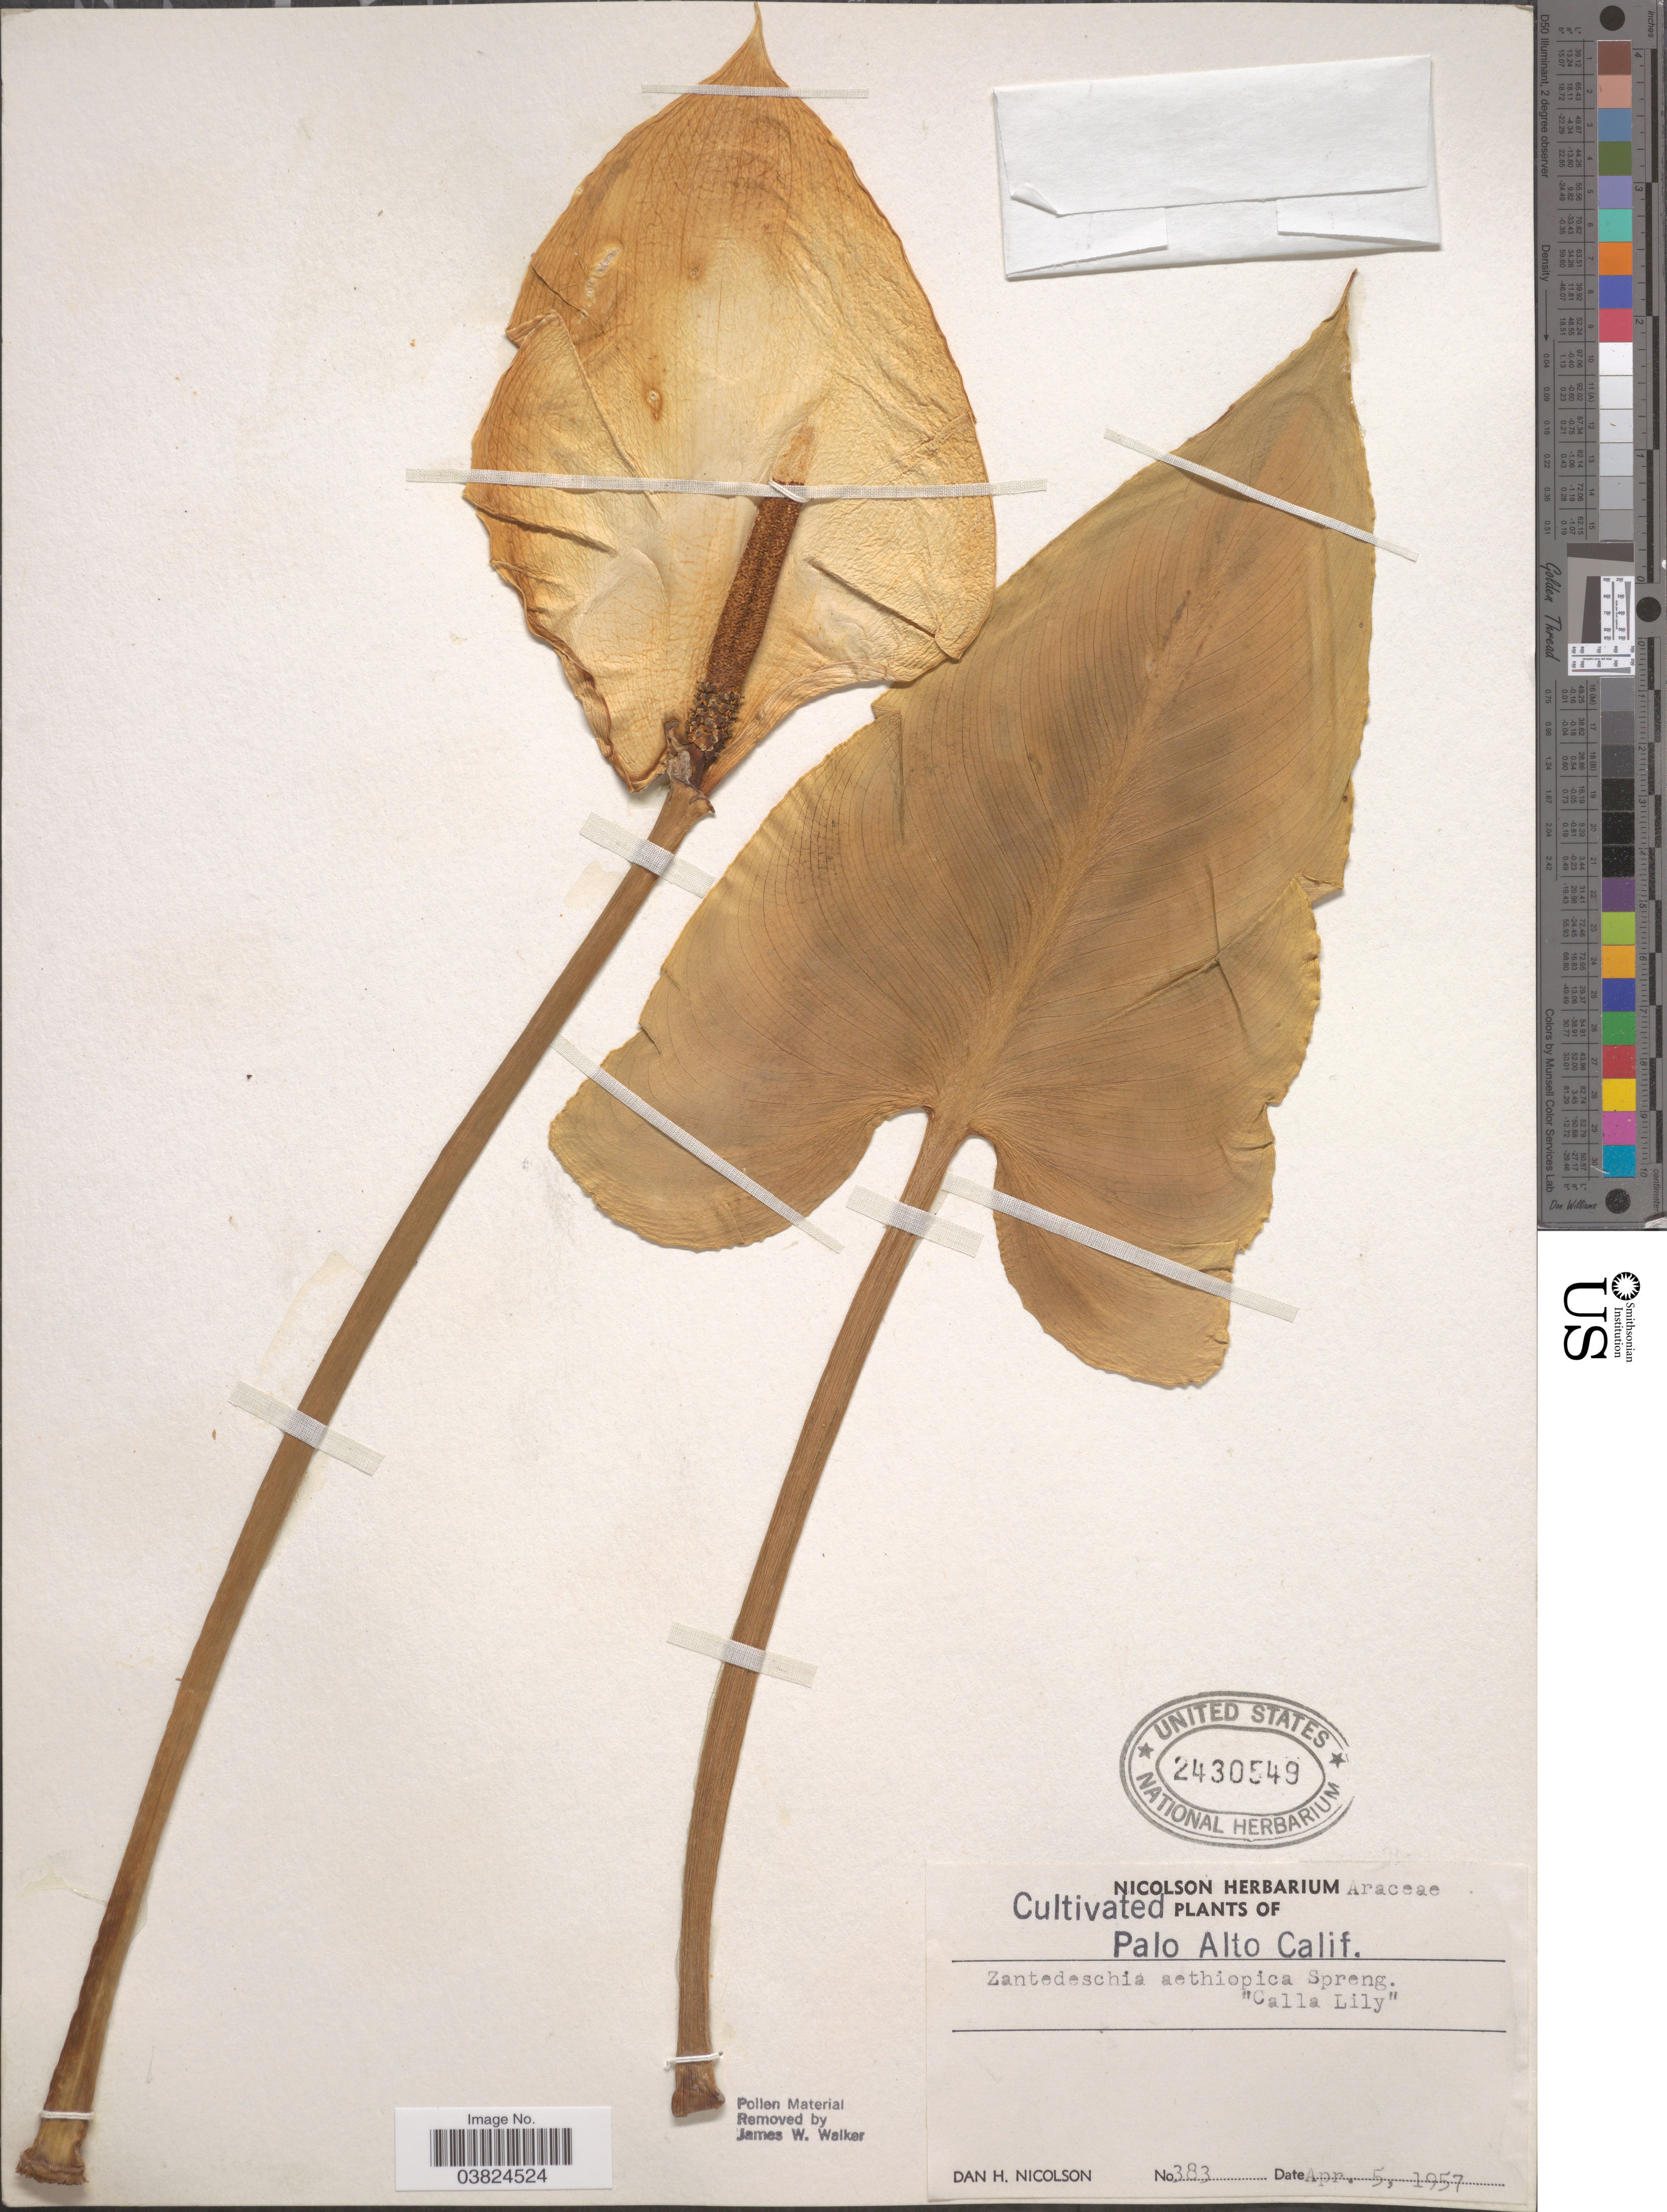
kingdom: Plantae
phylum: Tracheophyta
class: Liliopsida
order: Alismatales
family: Araceae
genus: Zantedeschia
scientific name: Zantedeschia aethiopica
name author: (L.) Spreng.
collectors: D. H. Nicolson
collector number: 383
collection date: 1957-04-05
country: United States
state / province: California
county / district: Santa Clara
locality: Palo Alto Calif.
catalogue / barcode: US 2430549